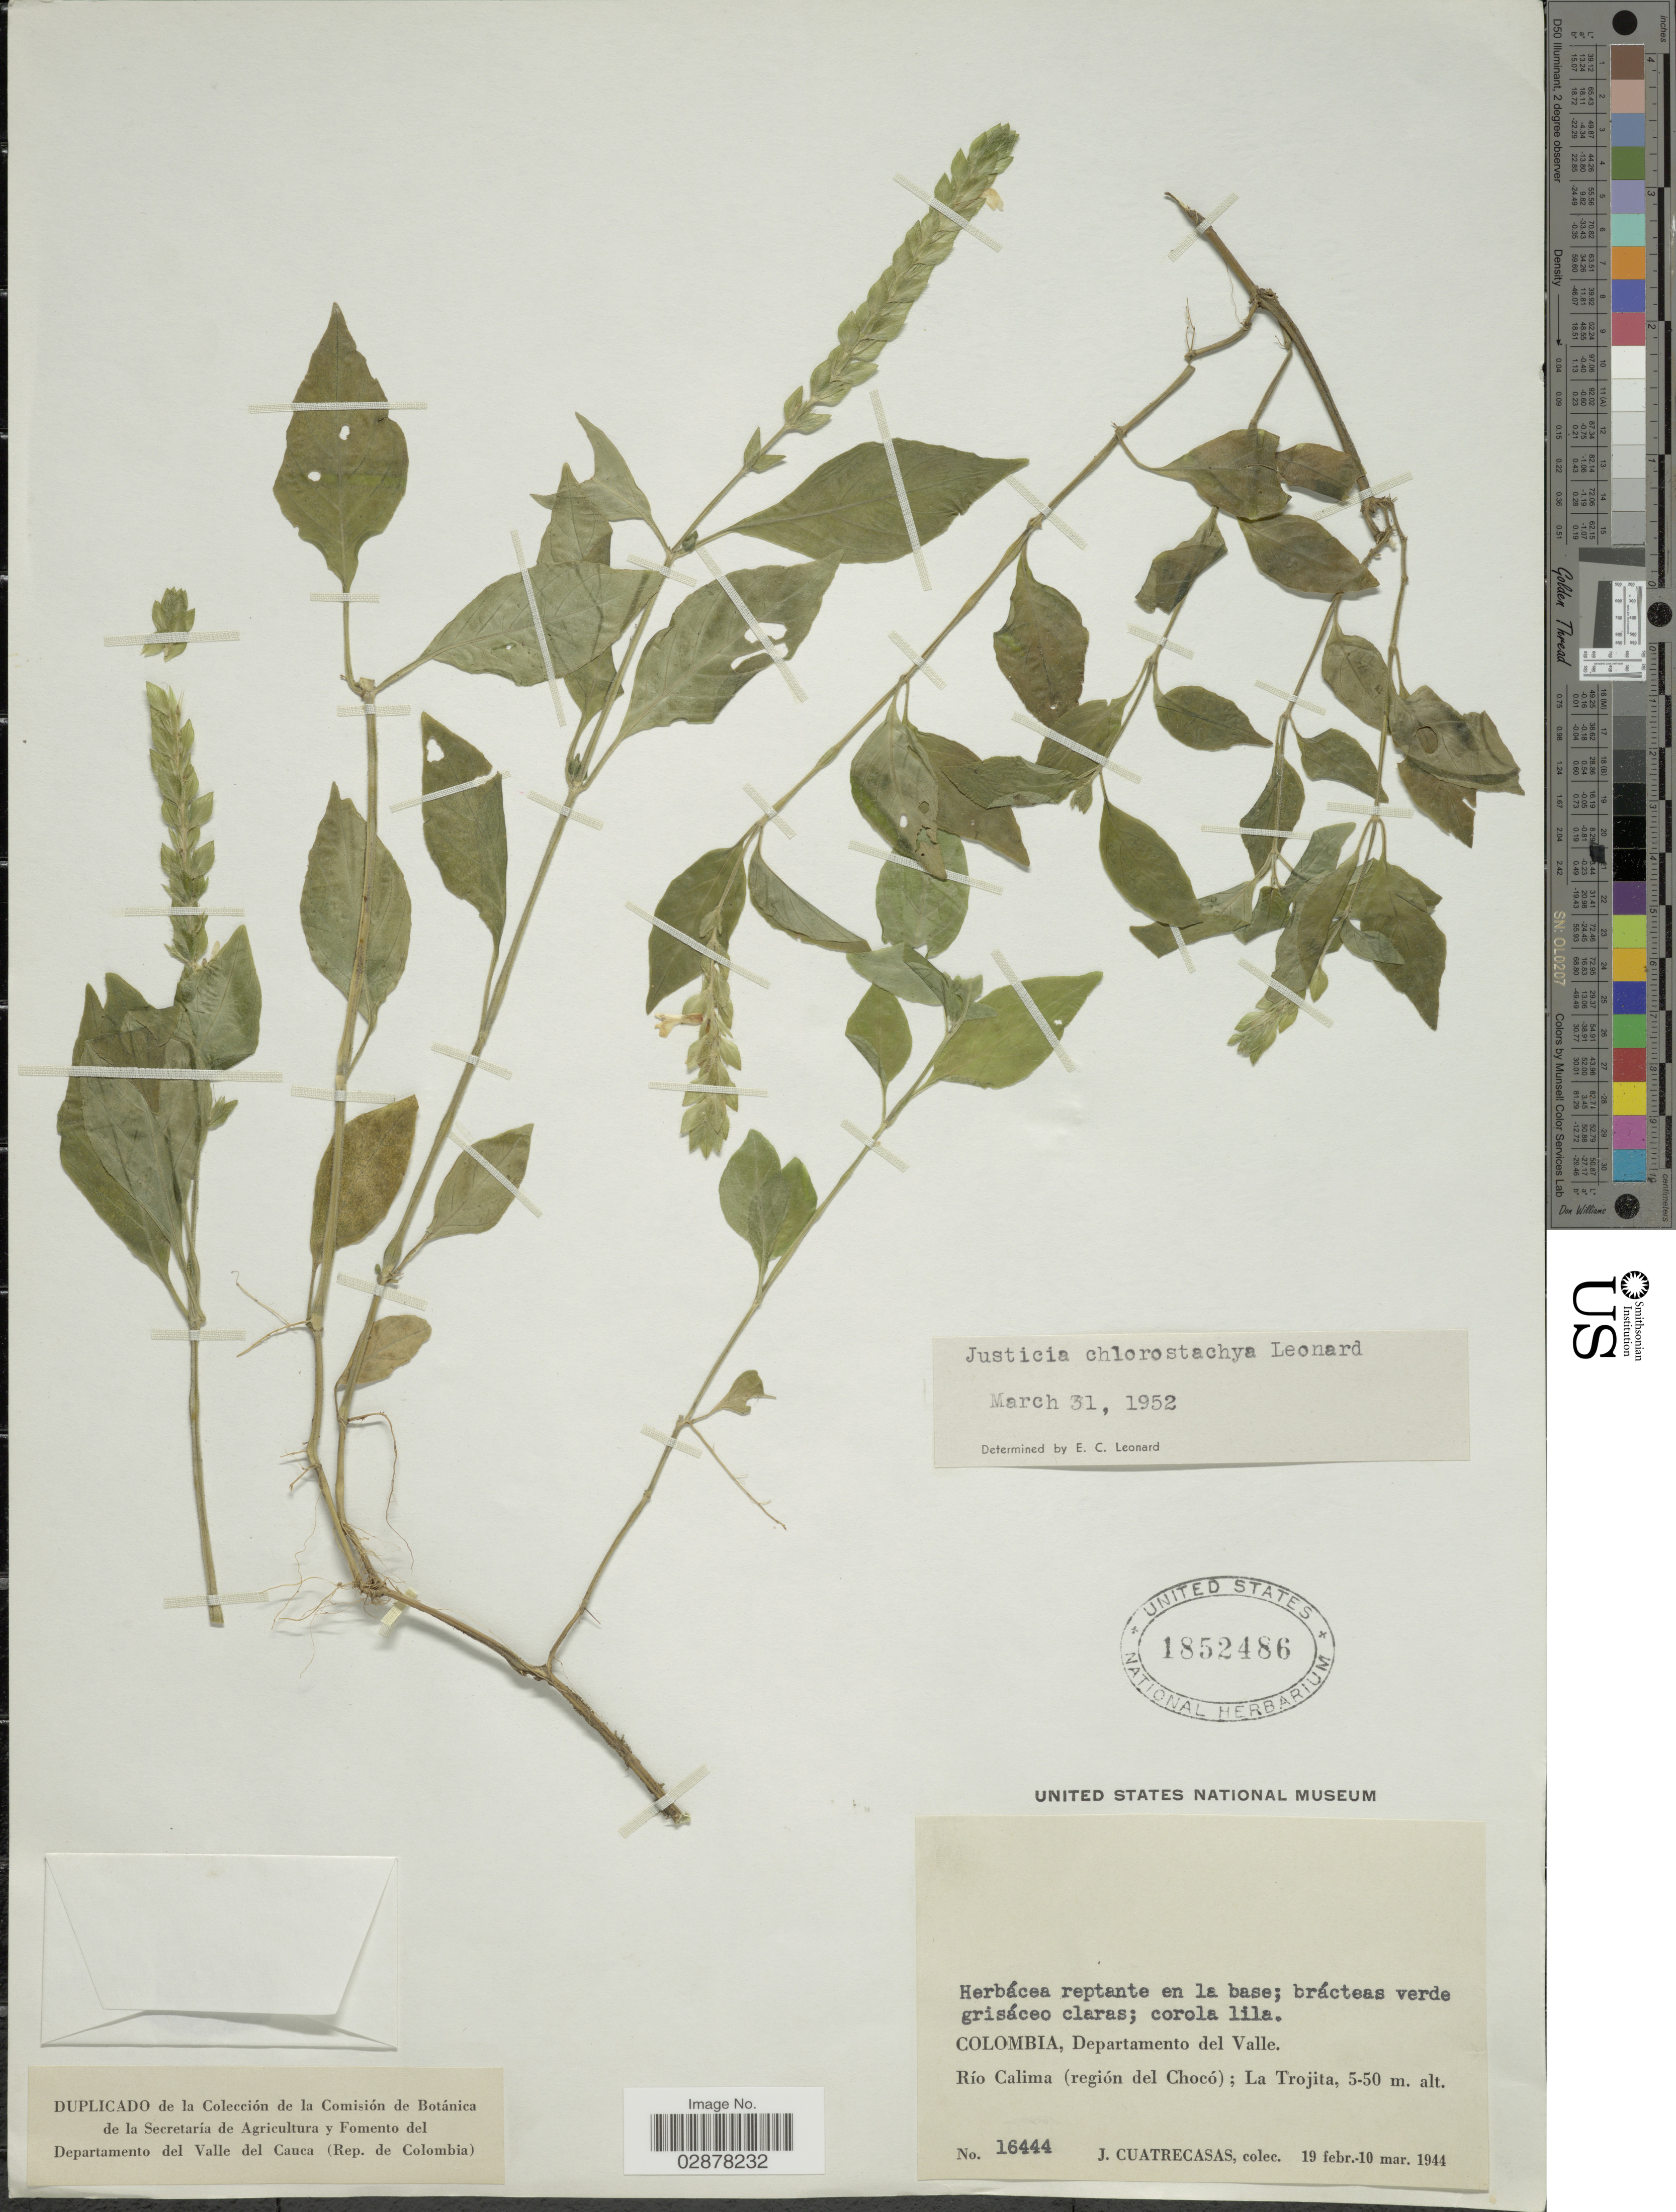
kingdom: Plantae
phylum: Tracheophyta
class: Magnoliopsida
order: Lamiales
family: Acanthaceae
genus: Justicia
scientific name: Justicia chlorostachya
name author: Leonard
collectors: J. Cuatrecasas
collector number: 16444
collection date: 1944-02-19/1944-03-10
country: Colombia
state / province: Valle del Cauca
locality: Departamento del Valle, Río Calima (región del Chocó), La Trojita.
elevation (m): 5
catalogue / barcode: US 1852486